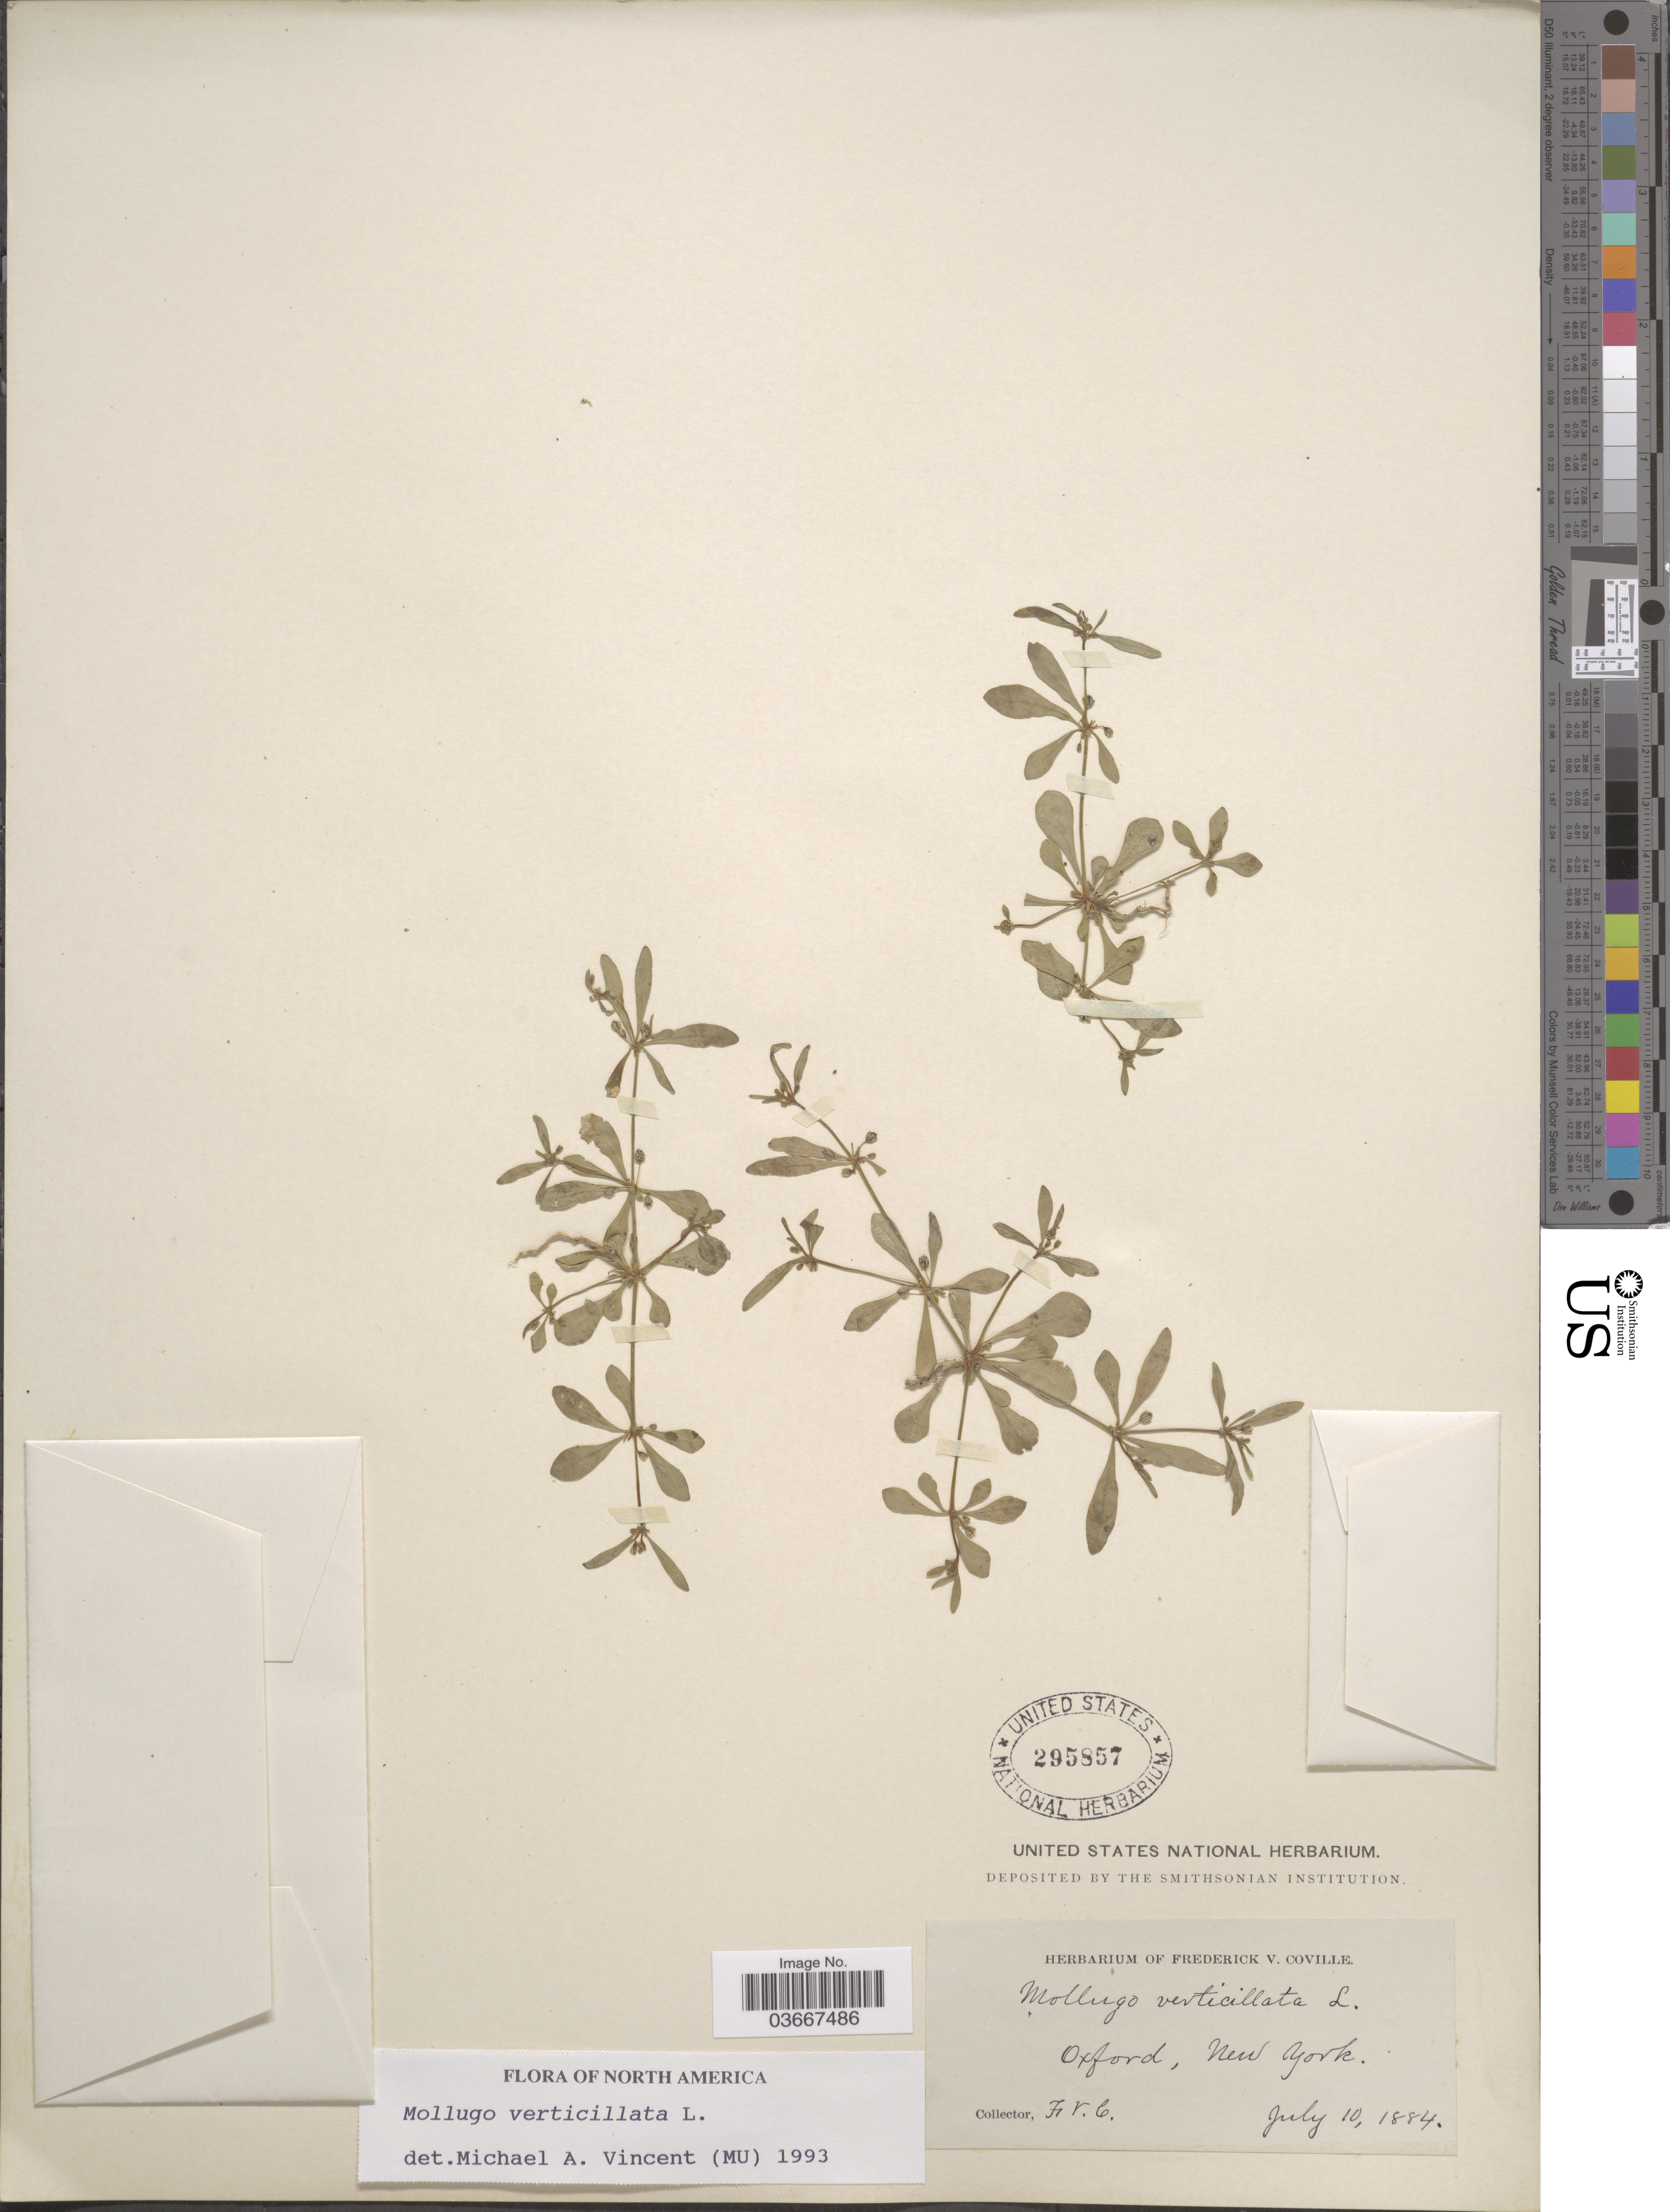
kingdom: Plantae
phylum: Tracheophyta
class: Magnoliopsida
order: Caryophyllales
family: Molluginaceae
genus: Mollugo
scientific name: Mollugo verticillata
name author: L.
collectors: F. V. Coville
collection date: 1884-07-10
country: United States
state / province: New York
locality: Oxford.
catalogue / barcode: US 295857